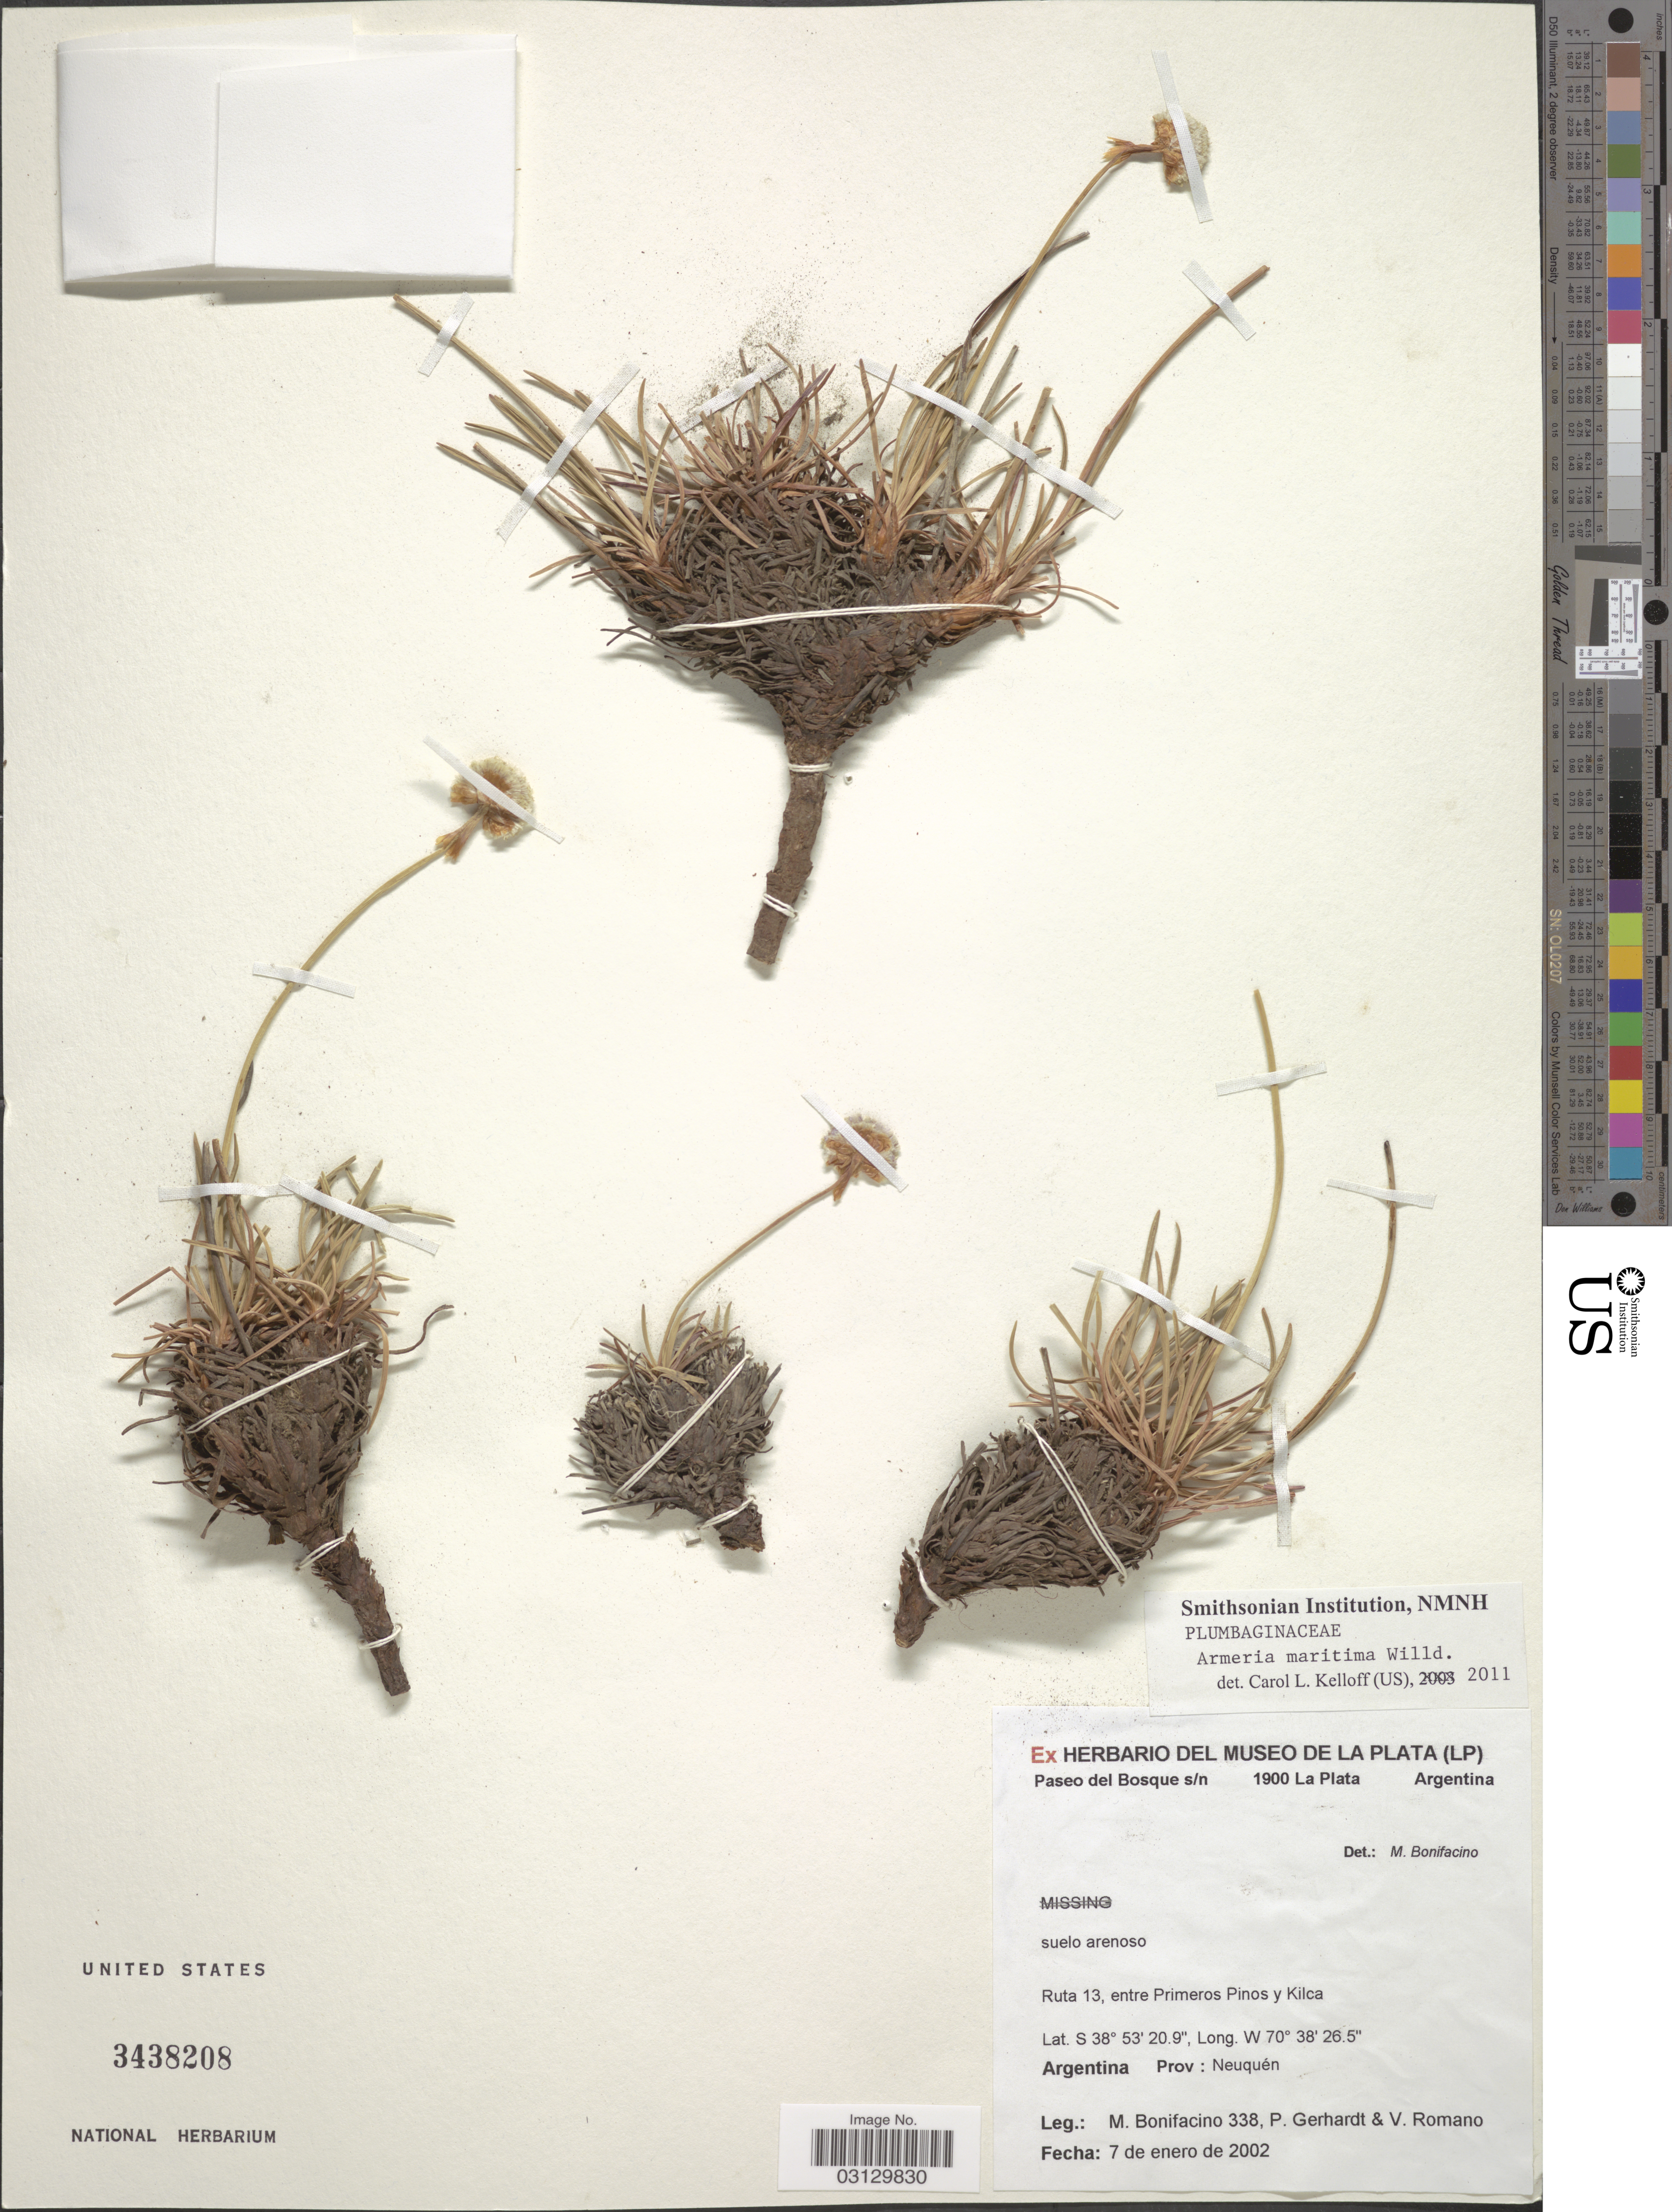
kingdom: Plantae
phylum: Tracheophyta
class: Magnoliopsida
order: Caryophyllales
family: Plumbaginaceae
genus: Armeria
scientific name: Armeria maritima subsp. andina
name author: (Poepp. ex Boiss.) D.M. Moore & H.O. Yates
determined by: Strong, M. T., (US), Smithsonian Institution - National Museum of Natural History (UNITED STATES)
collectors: M. Bonifacino, P. Gerhardt & V. Romano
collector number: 0338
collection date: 2002-01-07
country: Argentina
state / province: Neuquen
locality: Ruta 13, entre Primeros Pinos y Kilca.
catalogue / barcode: US 3438208